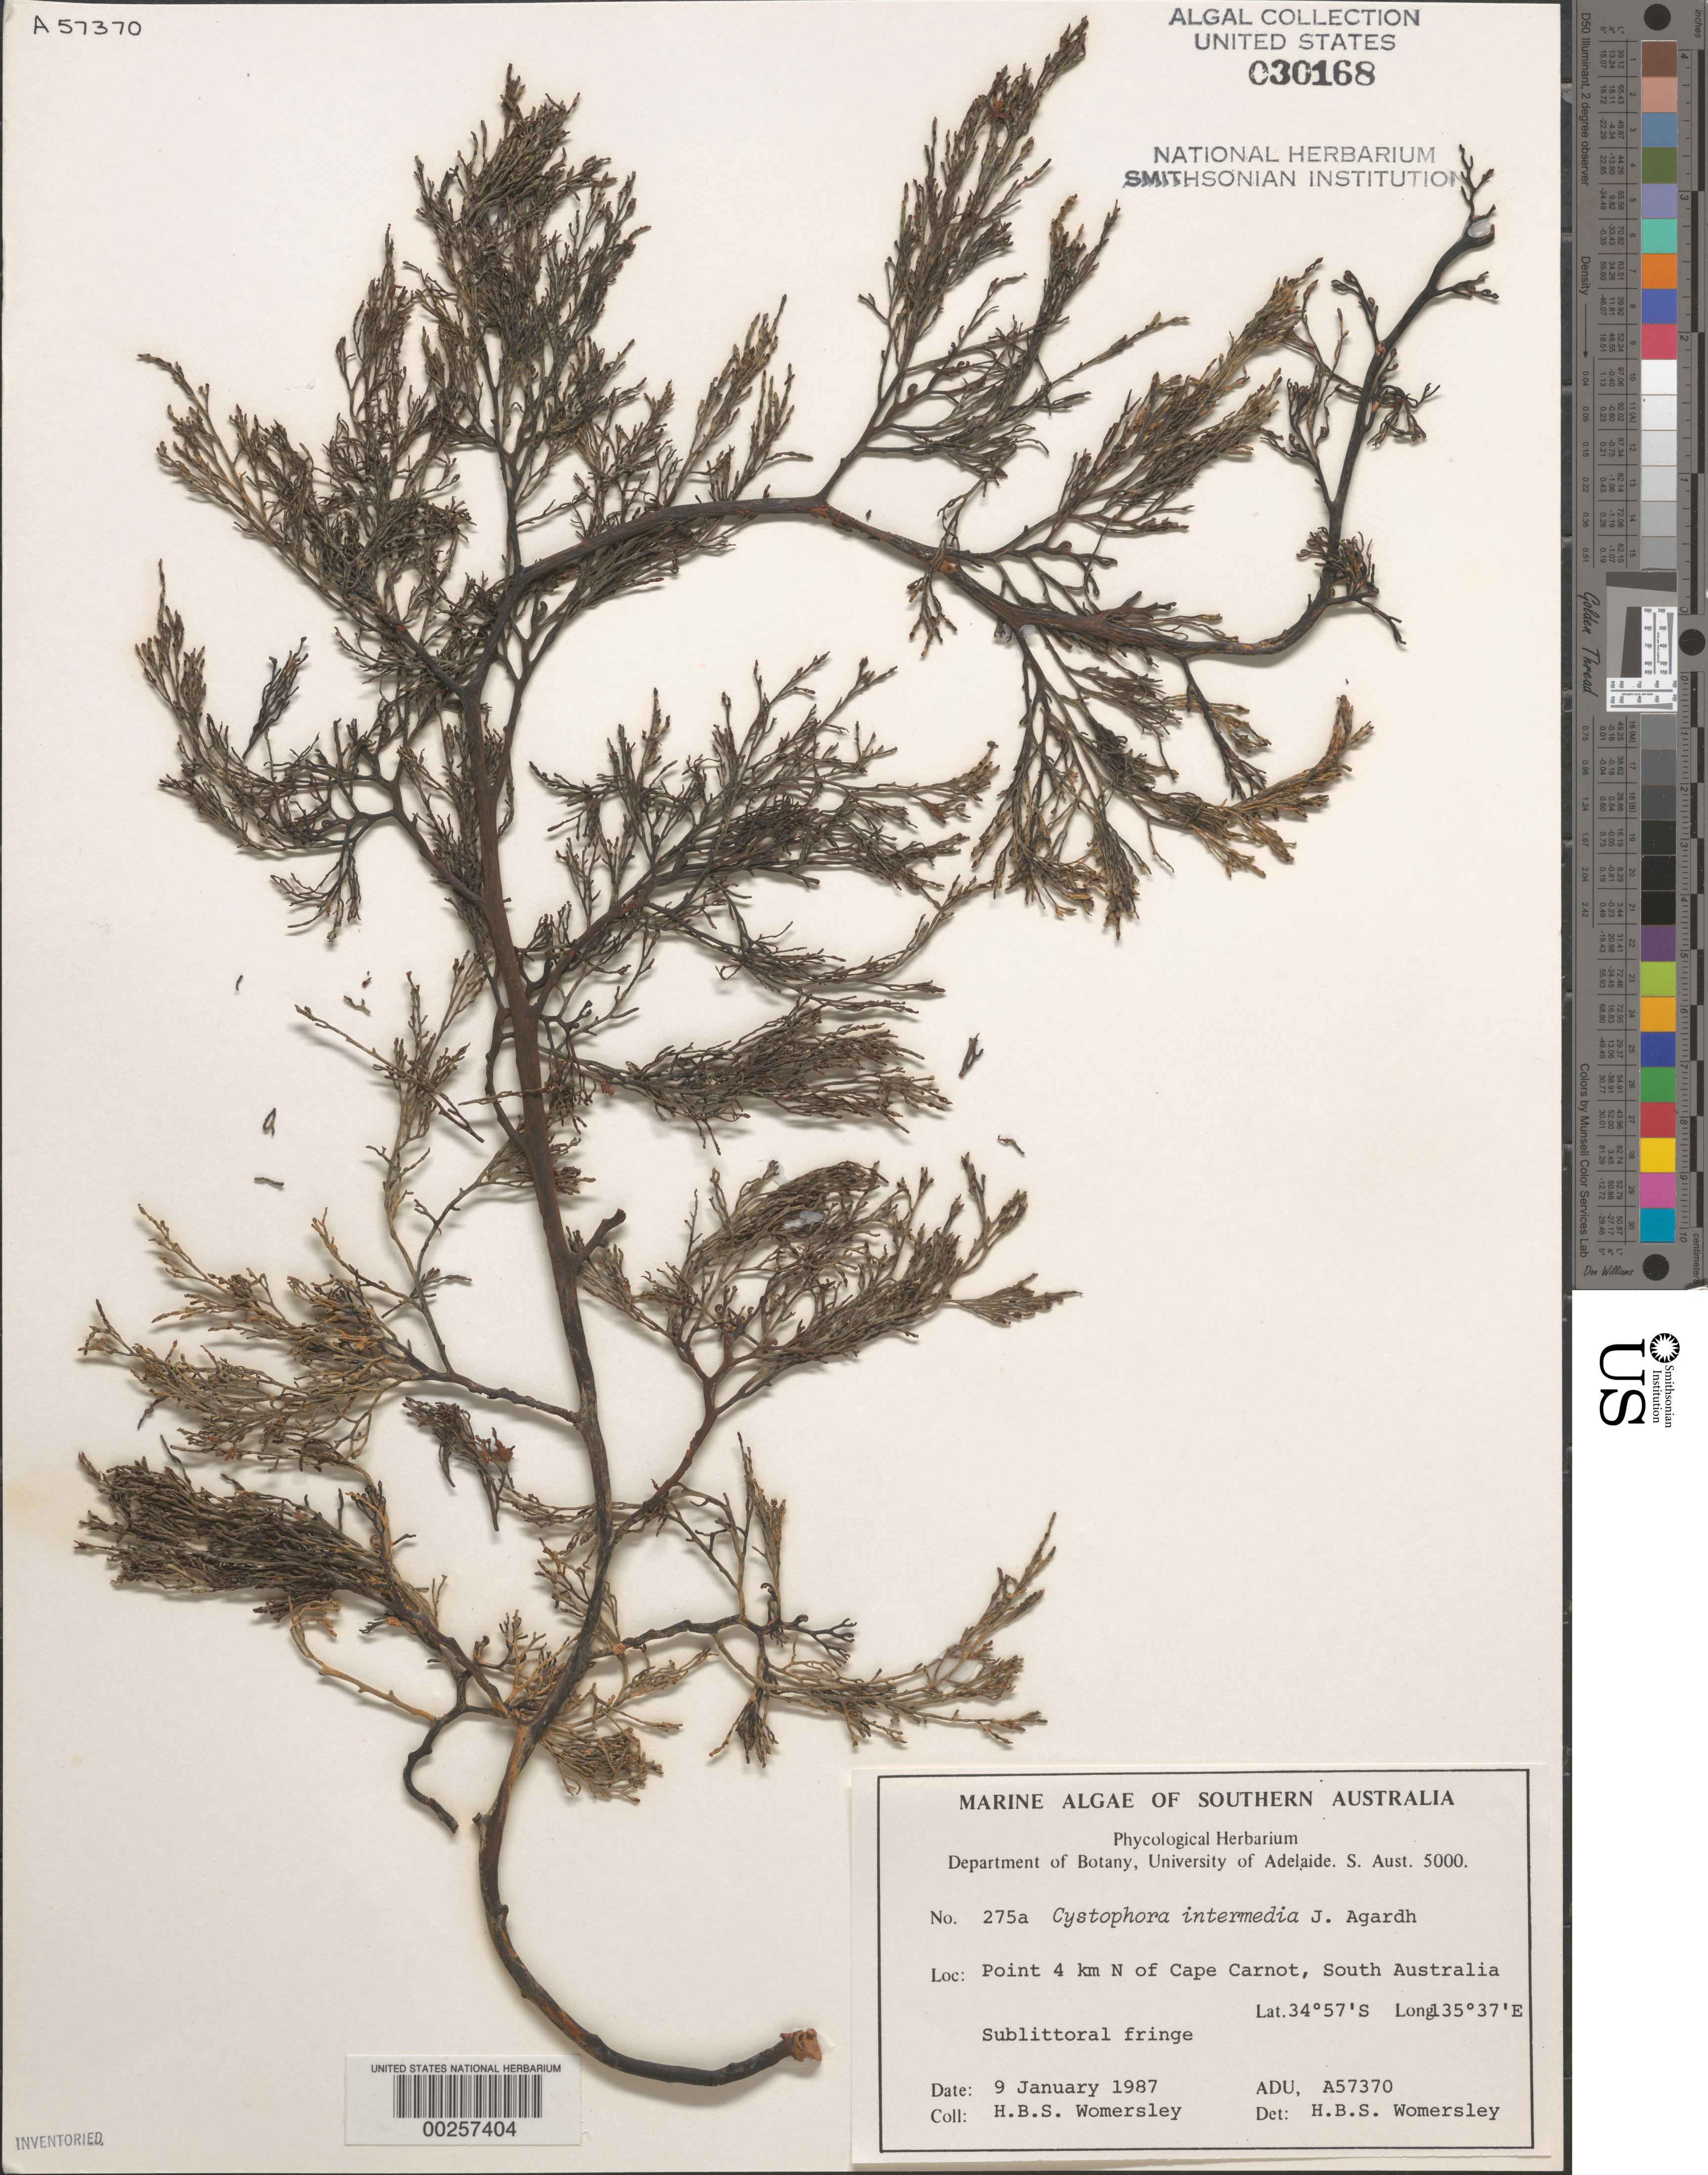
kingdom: Chromista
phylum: Ochrophyta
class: Phaeophyceae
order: Fucales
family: Sargassaceae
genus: Cystophora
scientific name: Cystophora intermedia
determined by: Womersley, H. B. S.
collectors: H. B. S. Womersley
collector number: ADU A57370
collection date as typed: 09 Jan 1987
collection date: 1987-01-09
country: Australia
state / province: South Australia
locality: Point 4 km north of cape carnot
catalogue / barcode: US 30168